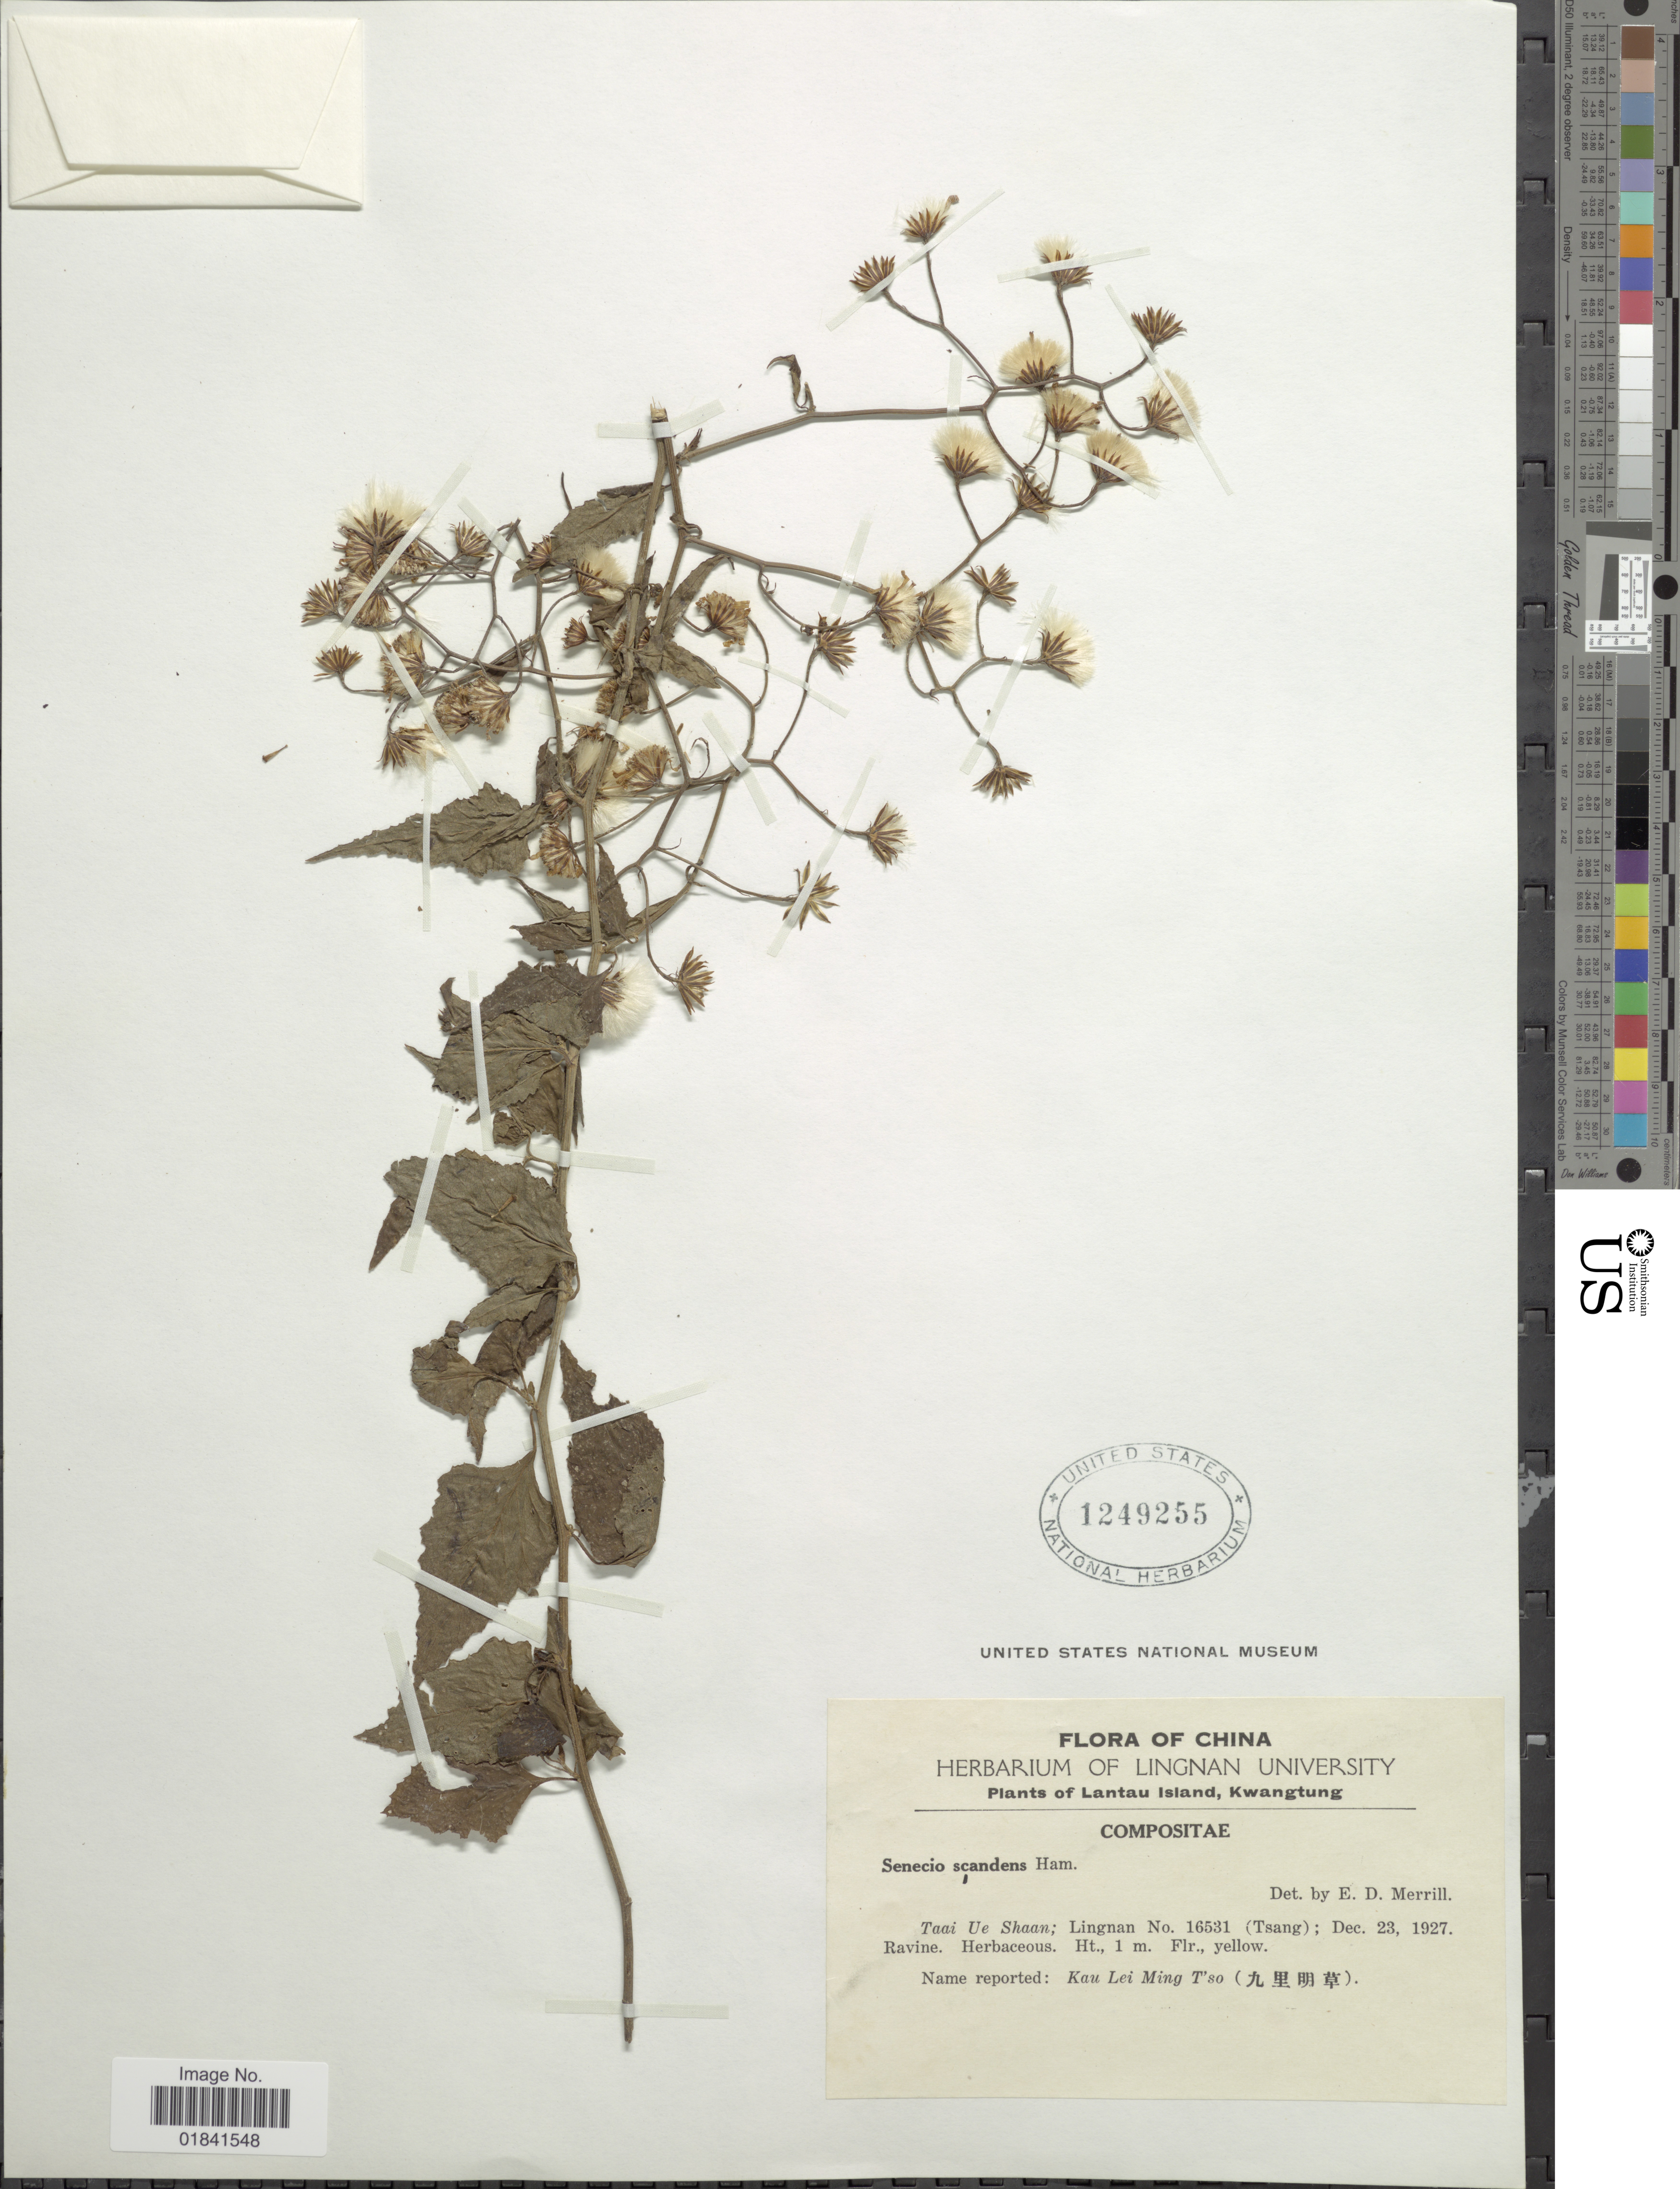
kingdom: Plantae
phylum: Tracheophyta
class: Magnoliopsida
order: Asterales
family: Asteraceae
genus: Senecio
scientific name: Senecio scandens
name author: Buch.-Ham. ex D. Don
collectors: -. T'sang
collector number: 16531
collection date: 1927-12-23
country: China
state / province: Guangdong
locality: Lantau Island, Kwangtung, Taai Ue Shaan; Lingnan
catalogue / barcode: US 1249255